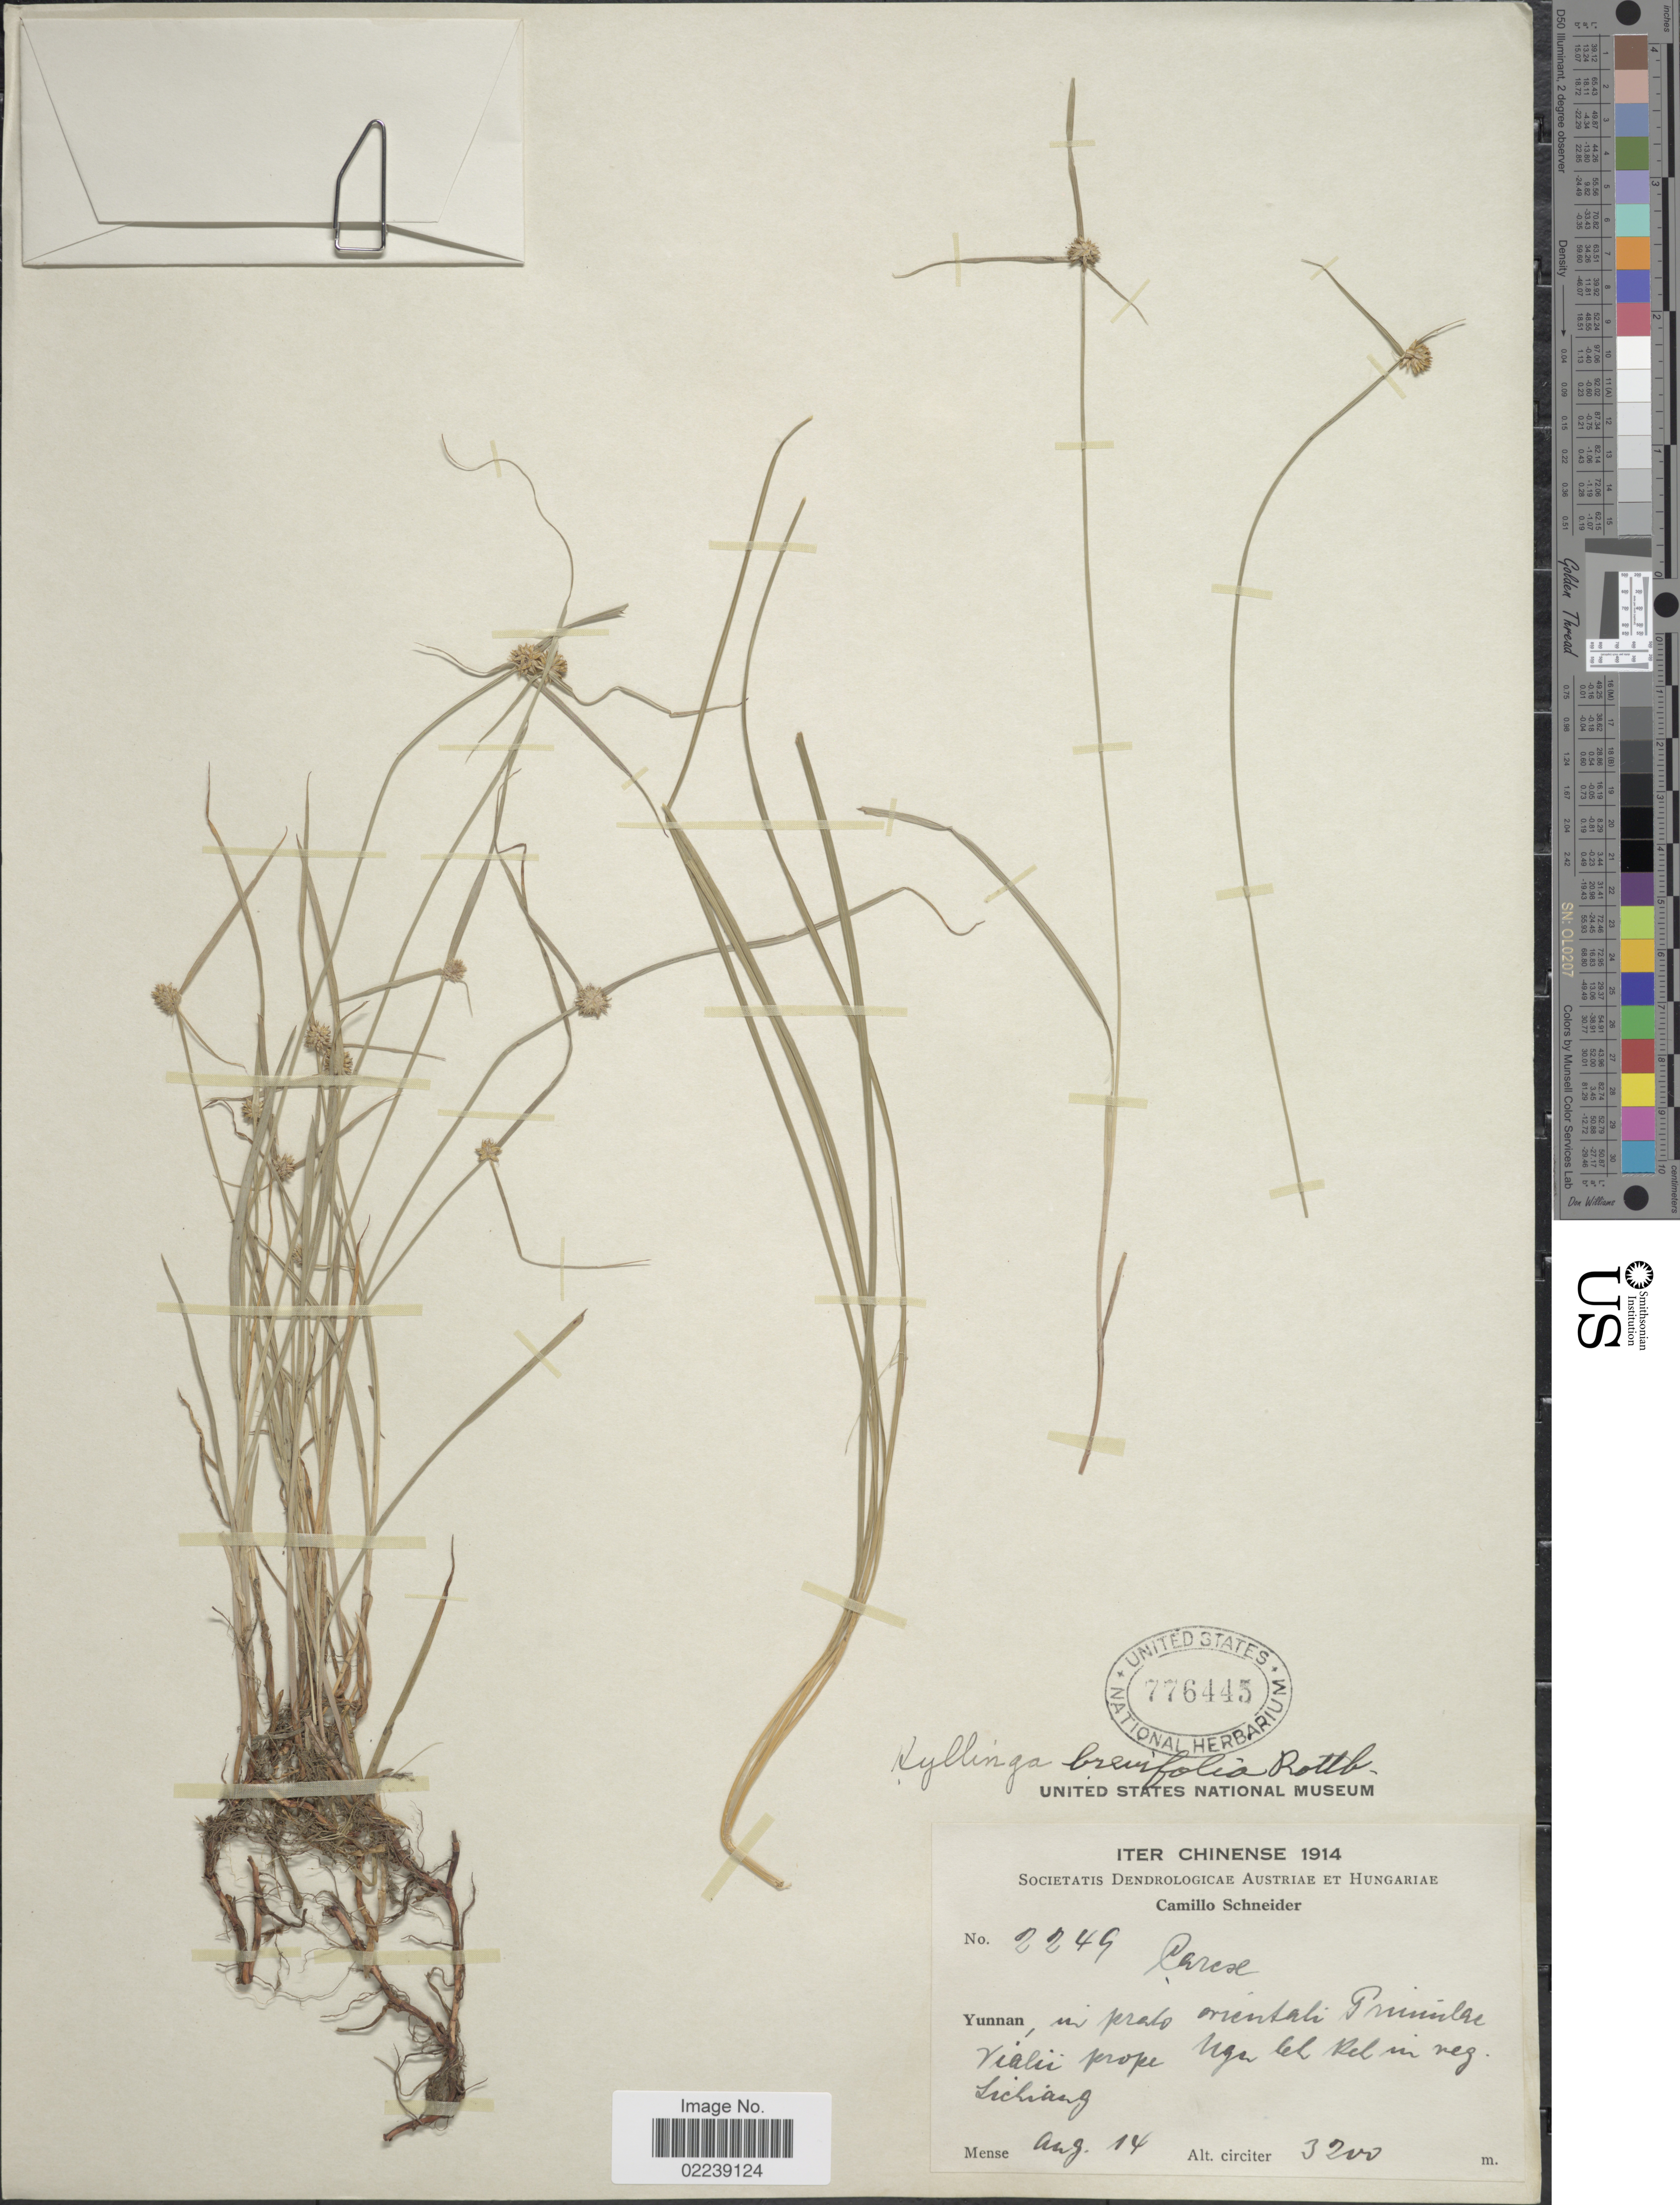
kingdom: Plantae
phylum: Tracheophyta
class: Liliopsida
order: Poales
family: Cyperaceae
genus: Cyperus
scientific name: Cyperus brevifolius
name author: (Rottb.) Hassk.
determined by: Strong, M. T., (US), Smithsonian Institution - National Museum of Natural History (UNITED STATES)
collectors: C. K. Schneider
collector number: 2249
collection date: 1914-08-14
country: China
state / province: Yunnan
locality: In prato orientali Prinunlae Vialii prope hga let Rel im neg. Zichiang [interpreted]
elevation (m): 3200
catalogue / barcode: US 776445